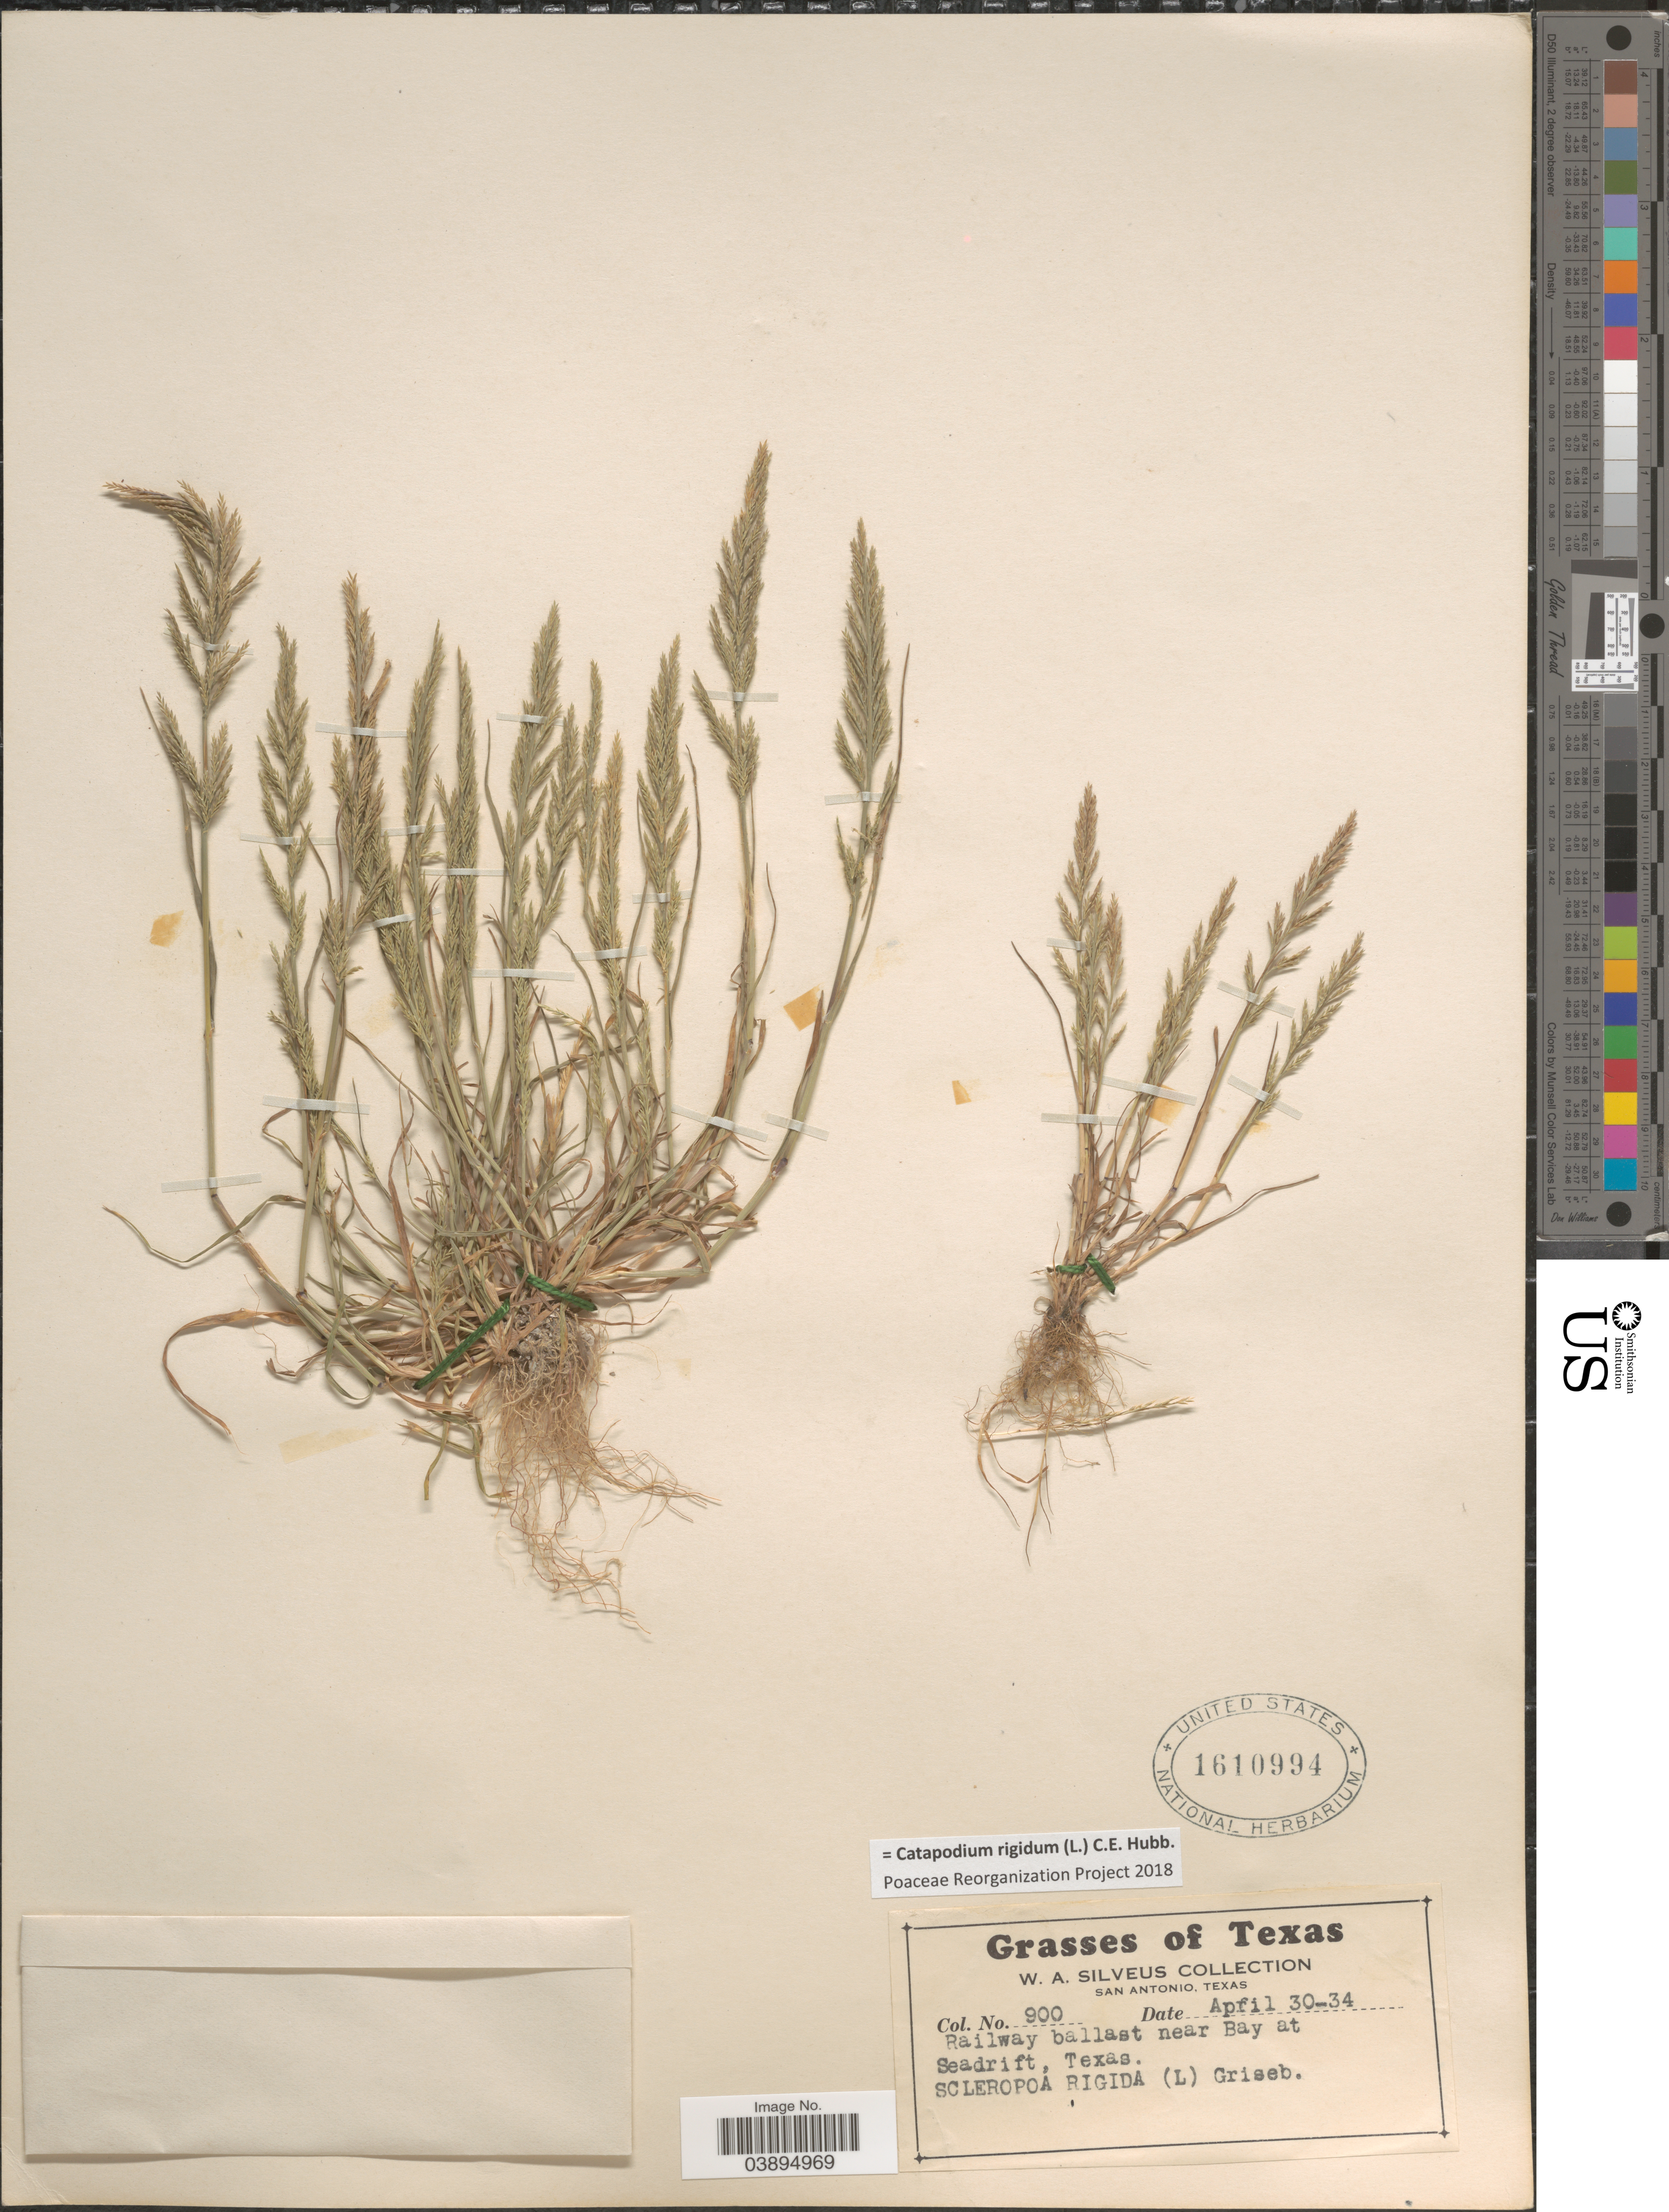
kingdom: Plantae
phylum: Tracheophyta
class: Liliopsida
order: Poales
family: Poaceae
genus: Catapodium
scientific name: Catapodium rigidum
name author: (L.) C.E. Hubb.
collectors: W. Silveus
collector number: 900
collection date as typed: Transcribed d/m/y: 30/4/34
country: United States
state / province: Texas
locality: Railway ballast near Bay at Seadrift.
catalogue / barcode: US 1610994